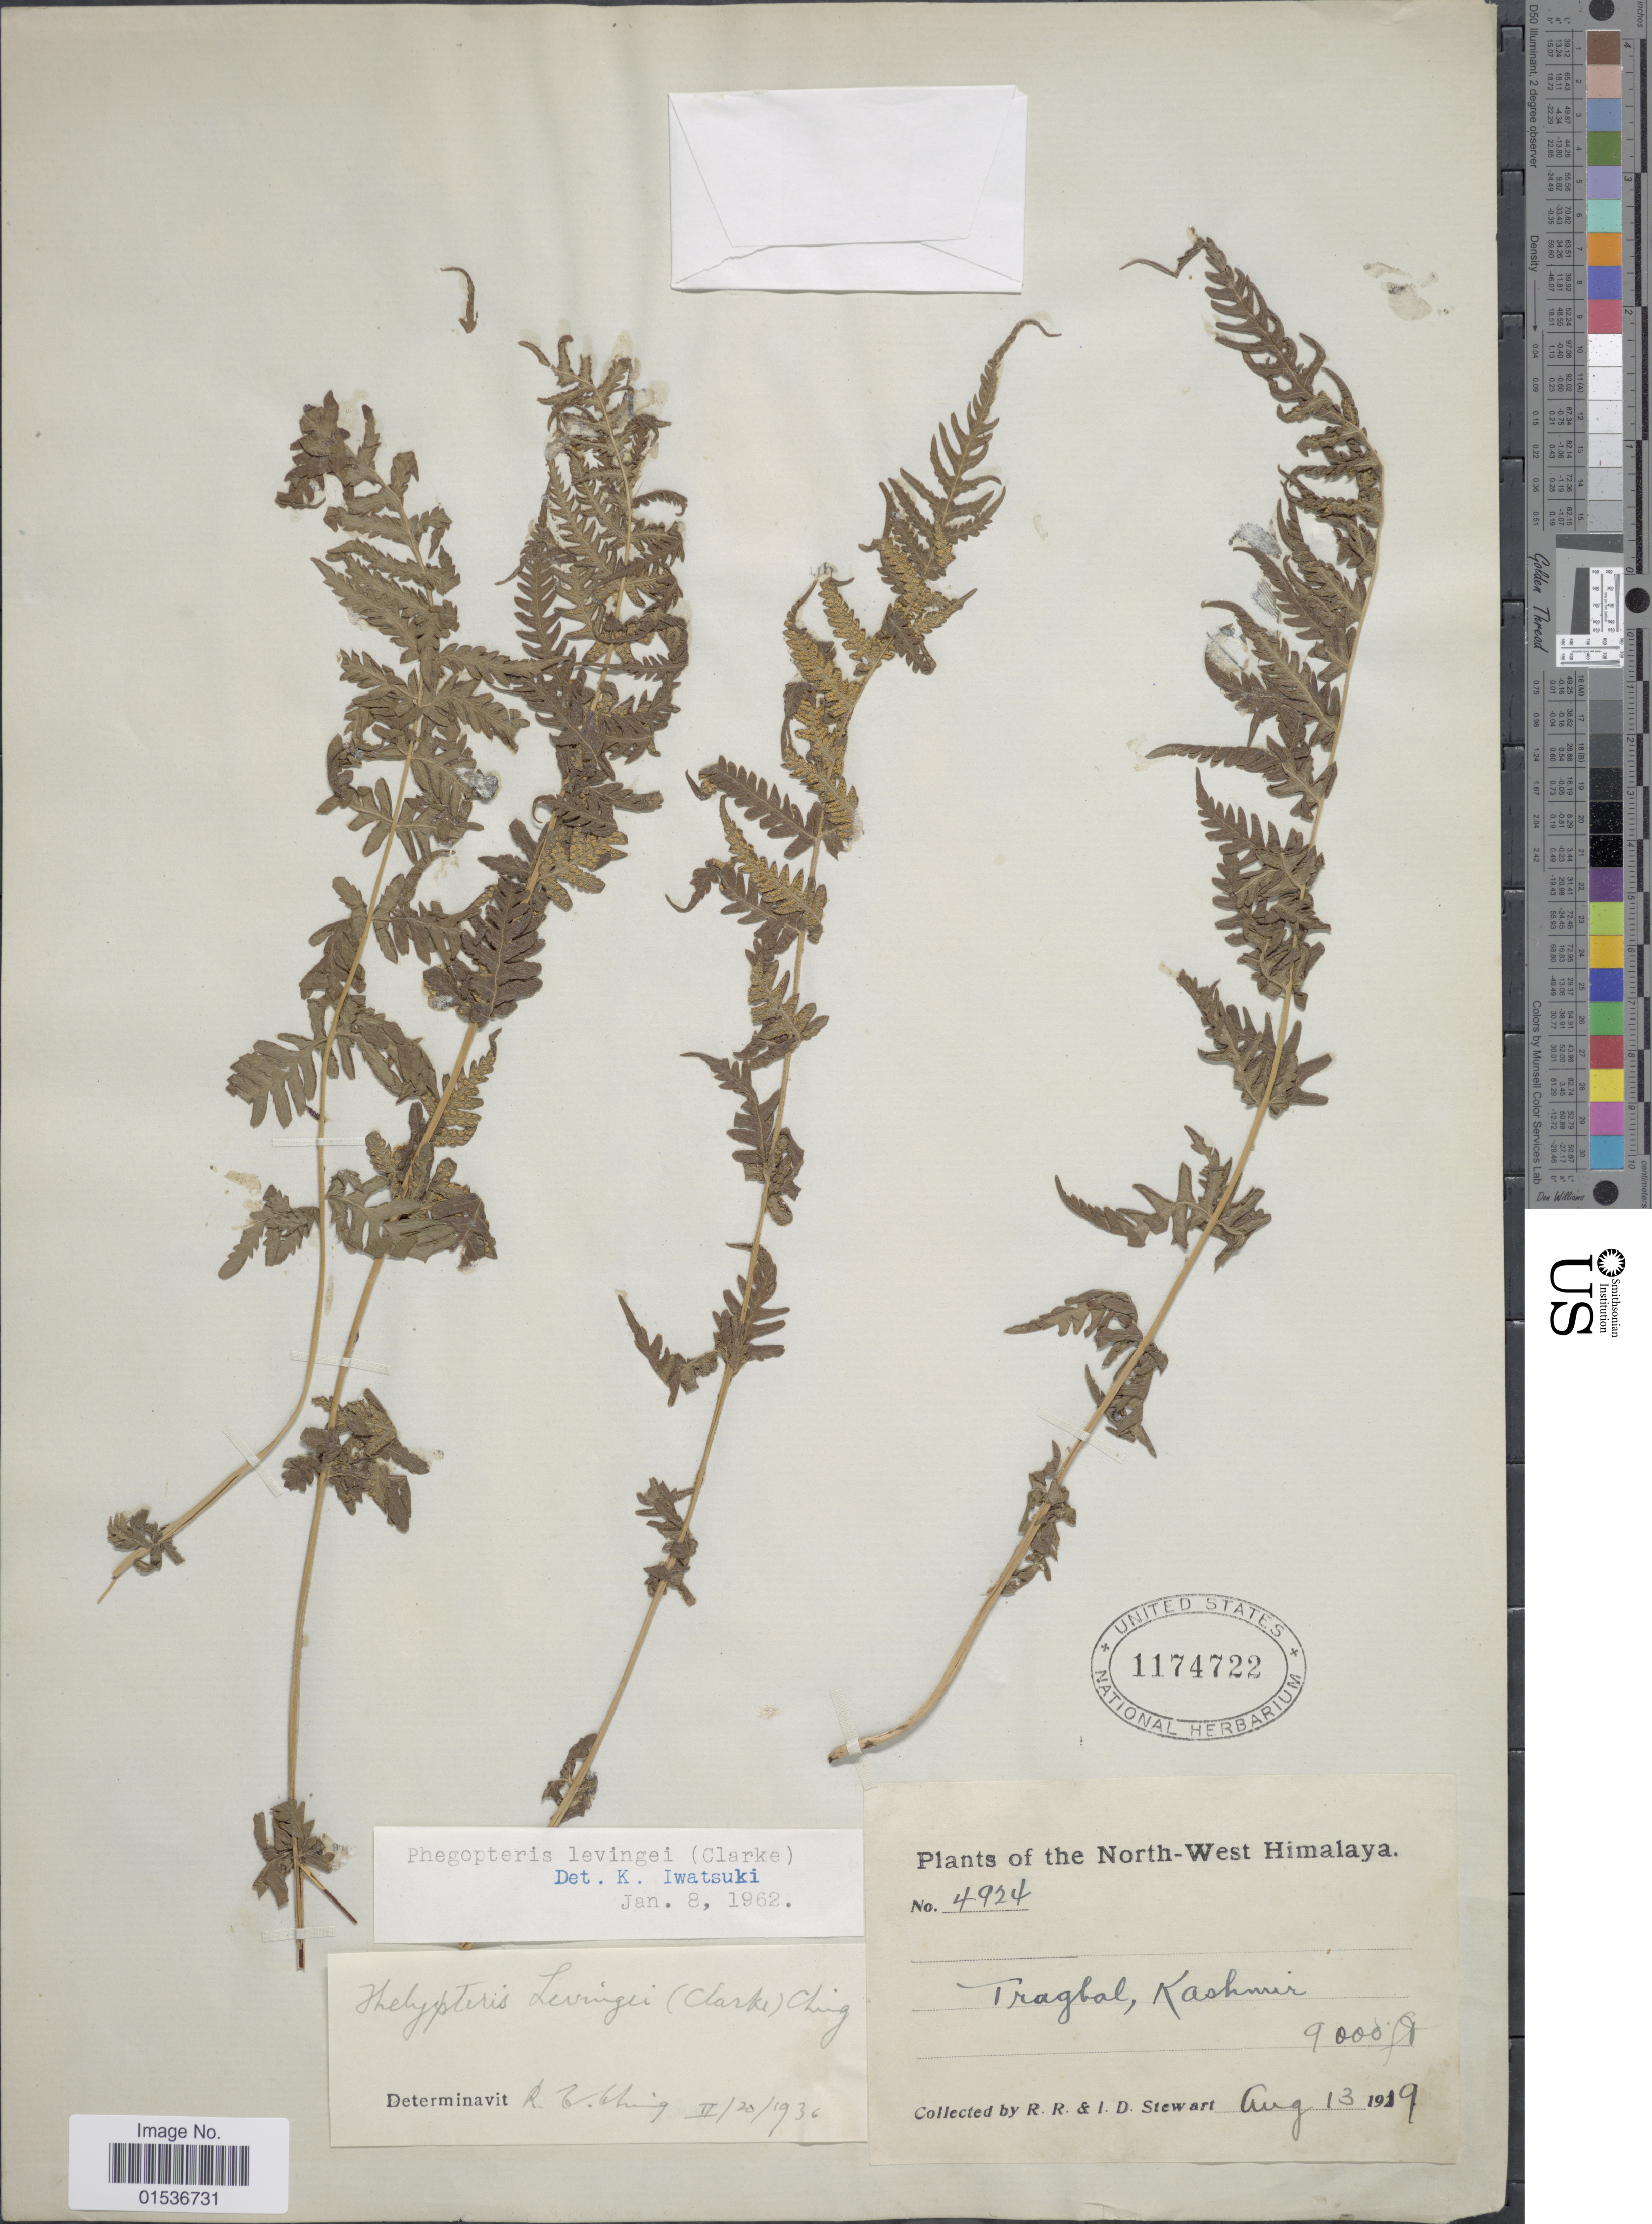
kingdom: Plantae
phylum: Tracheophyta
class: Polypodiopsida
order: Polypodiales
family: Thelypteridaceae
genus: Pseudophegopteris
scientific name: Pseudophegopteris levingei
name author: (C.B. Clarke) Ching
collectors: R. R. Stewart & I. Stewart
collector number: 4924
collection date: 1919-08-13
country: India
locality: North-West Himalaya. Tragbal, Kashmir.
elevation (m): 2743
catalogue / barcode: US 1174722